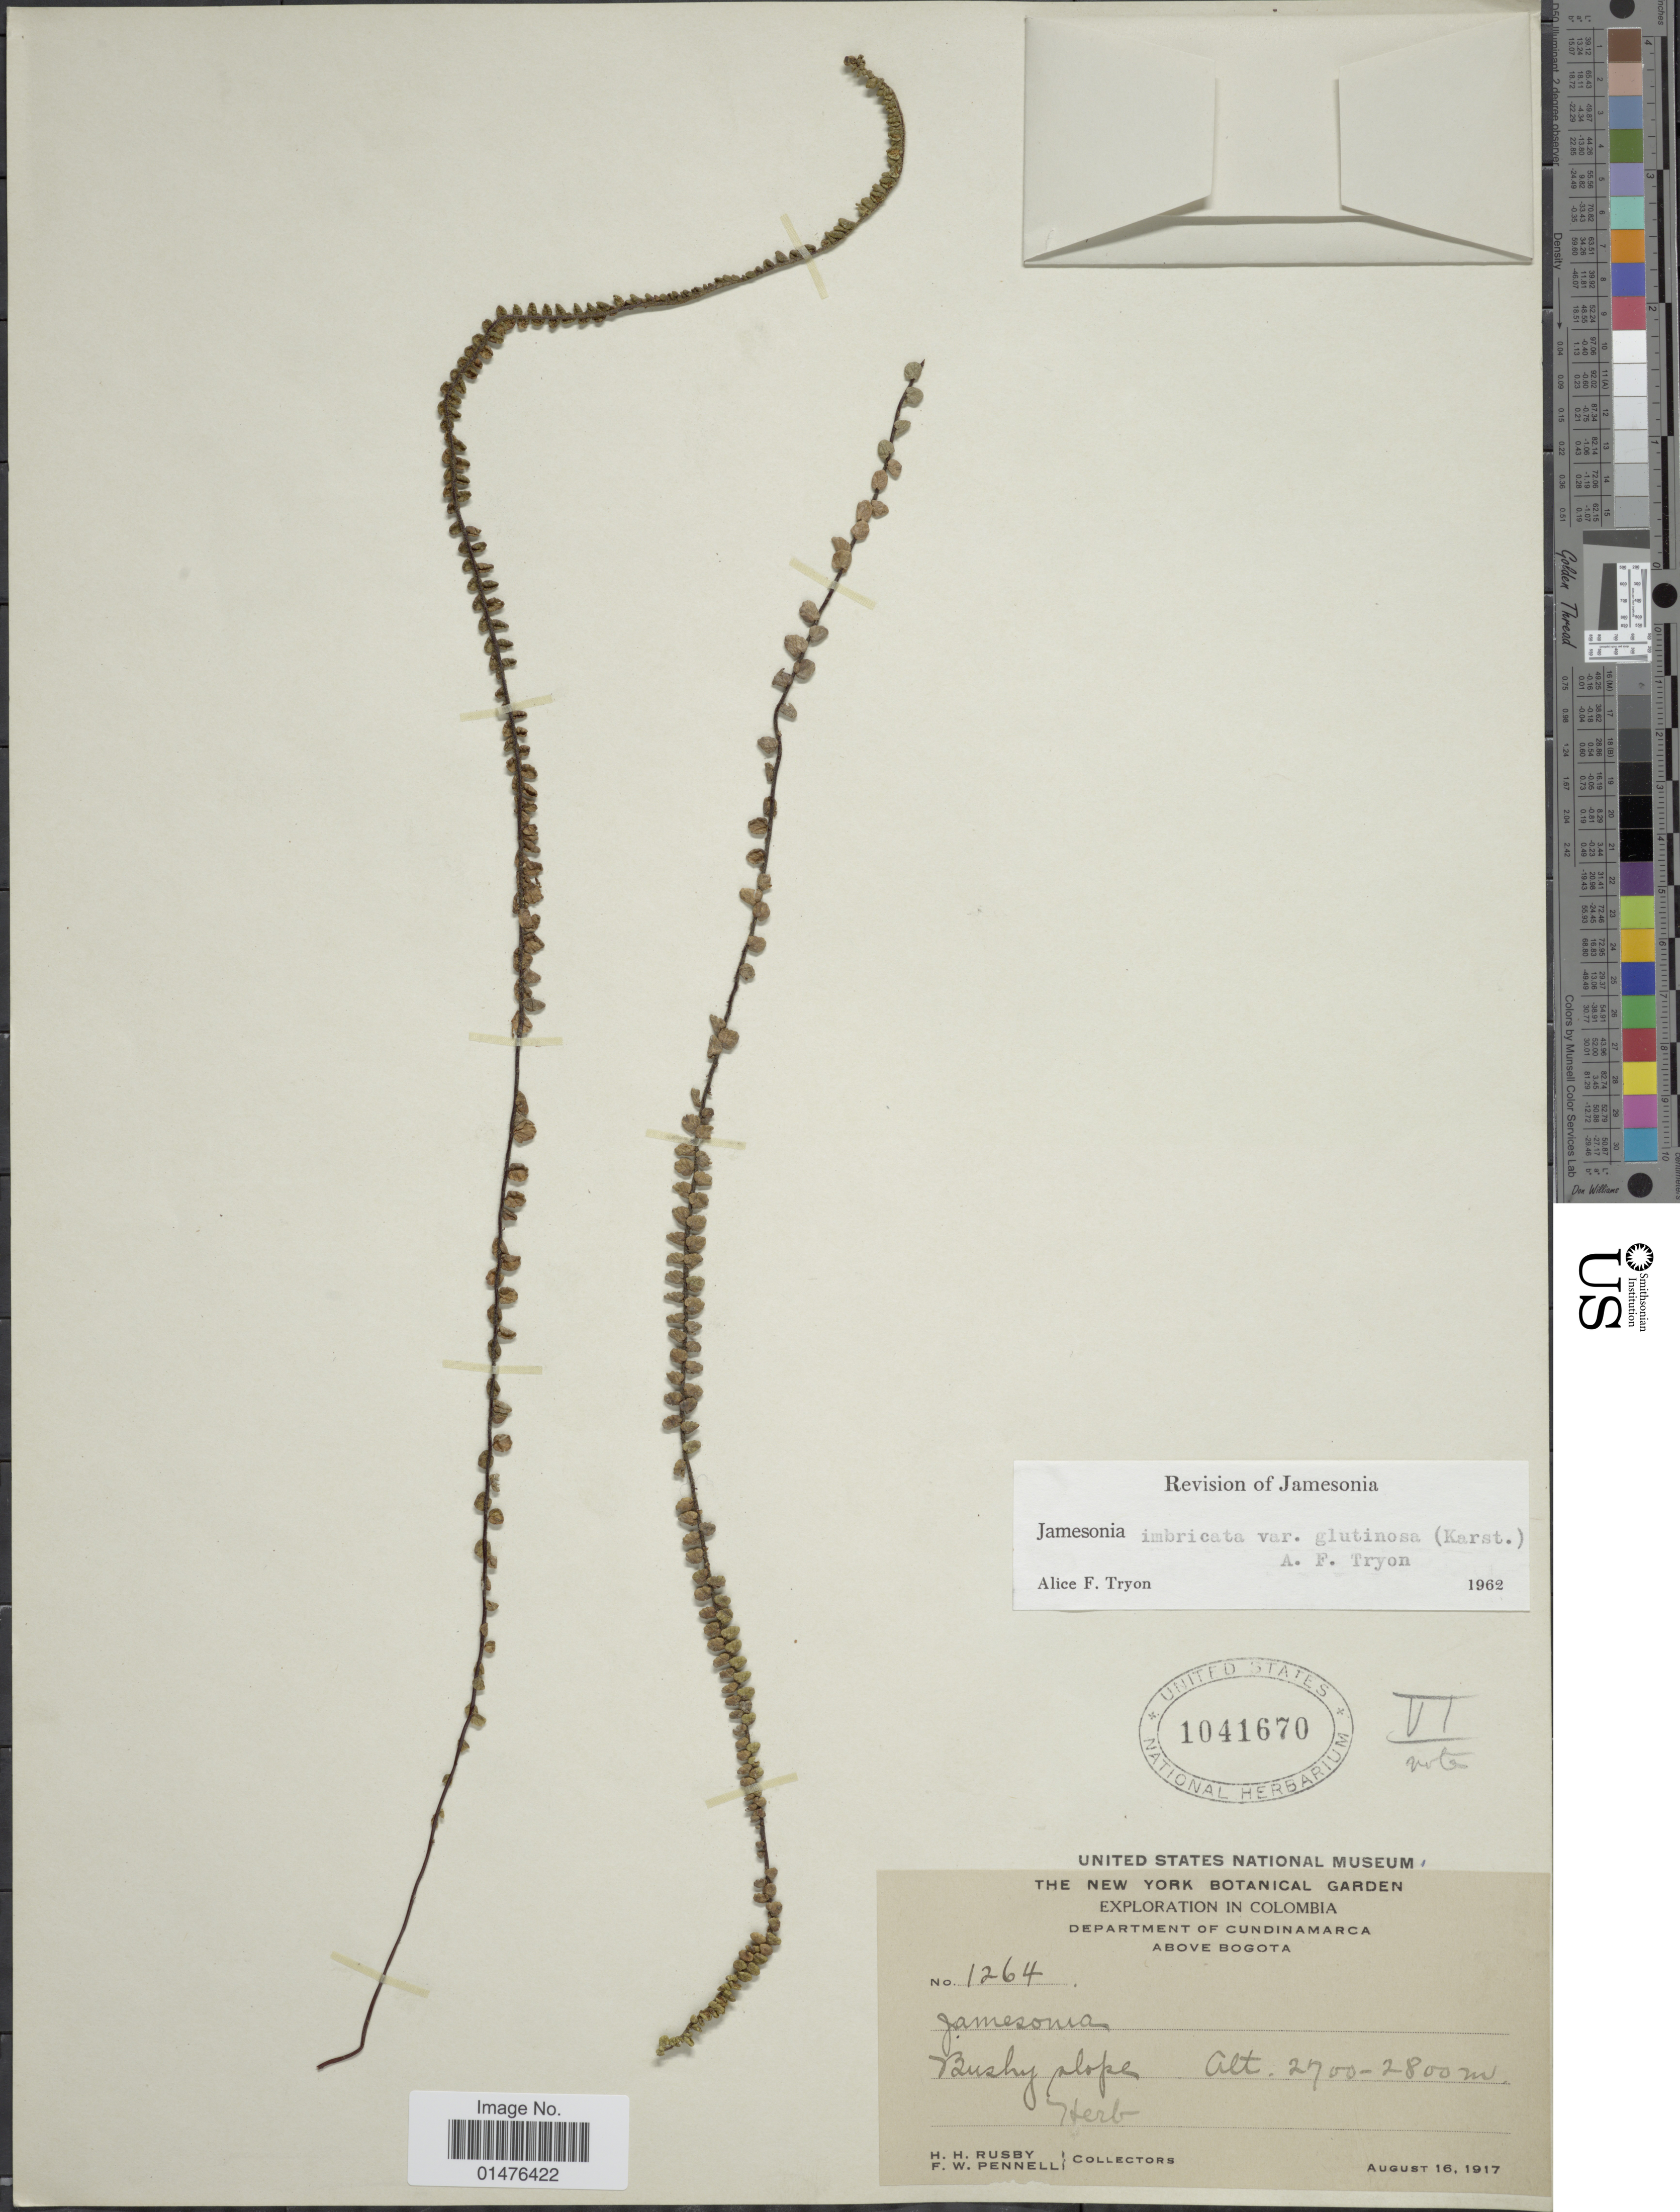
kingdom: Plantae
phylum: Tracheophyta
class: Polypodiopsida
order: Polypodiales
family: Pteridaceae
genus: Jamesonia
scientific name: Jamesonia imbricata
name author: (Sw.) Hook. & Grev.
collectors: H. H. Rusby & F. W. Pennell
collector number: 1264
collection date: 1917-08-16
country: Colombia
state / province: Cundinamarca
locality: Department of Cundinamarca, Above Bogota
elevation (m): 2700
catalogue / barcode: US 1041670